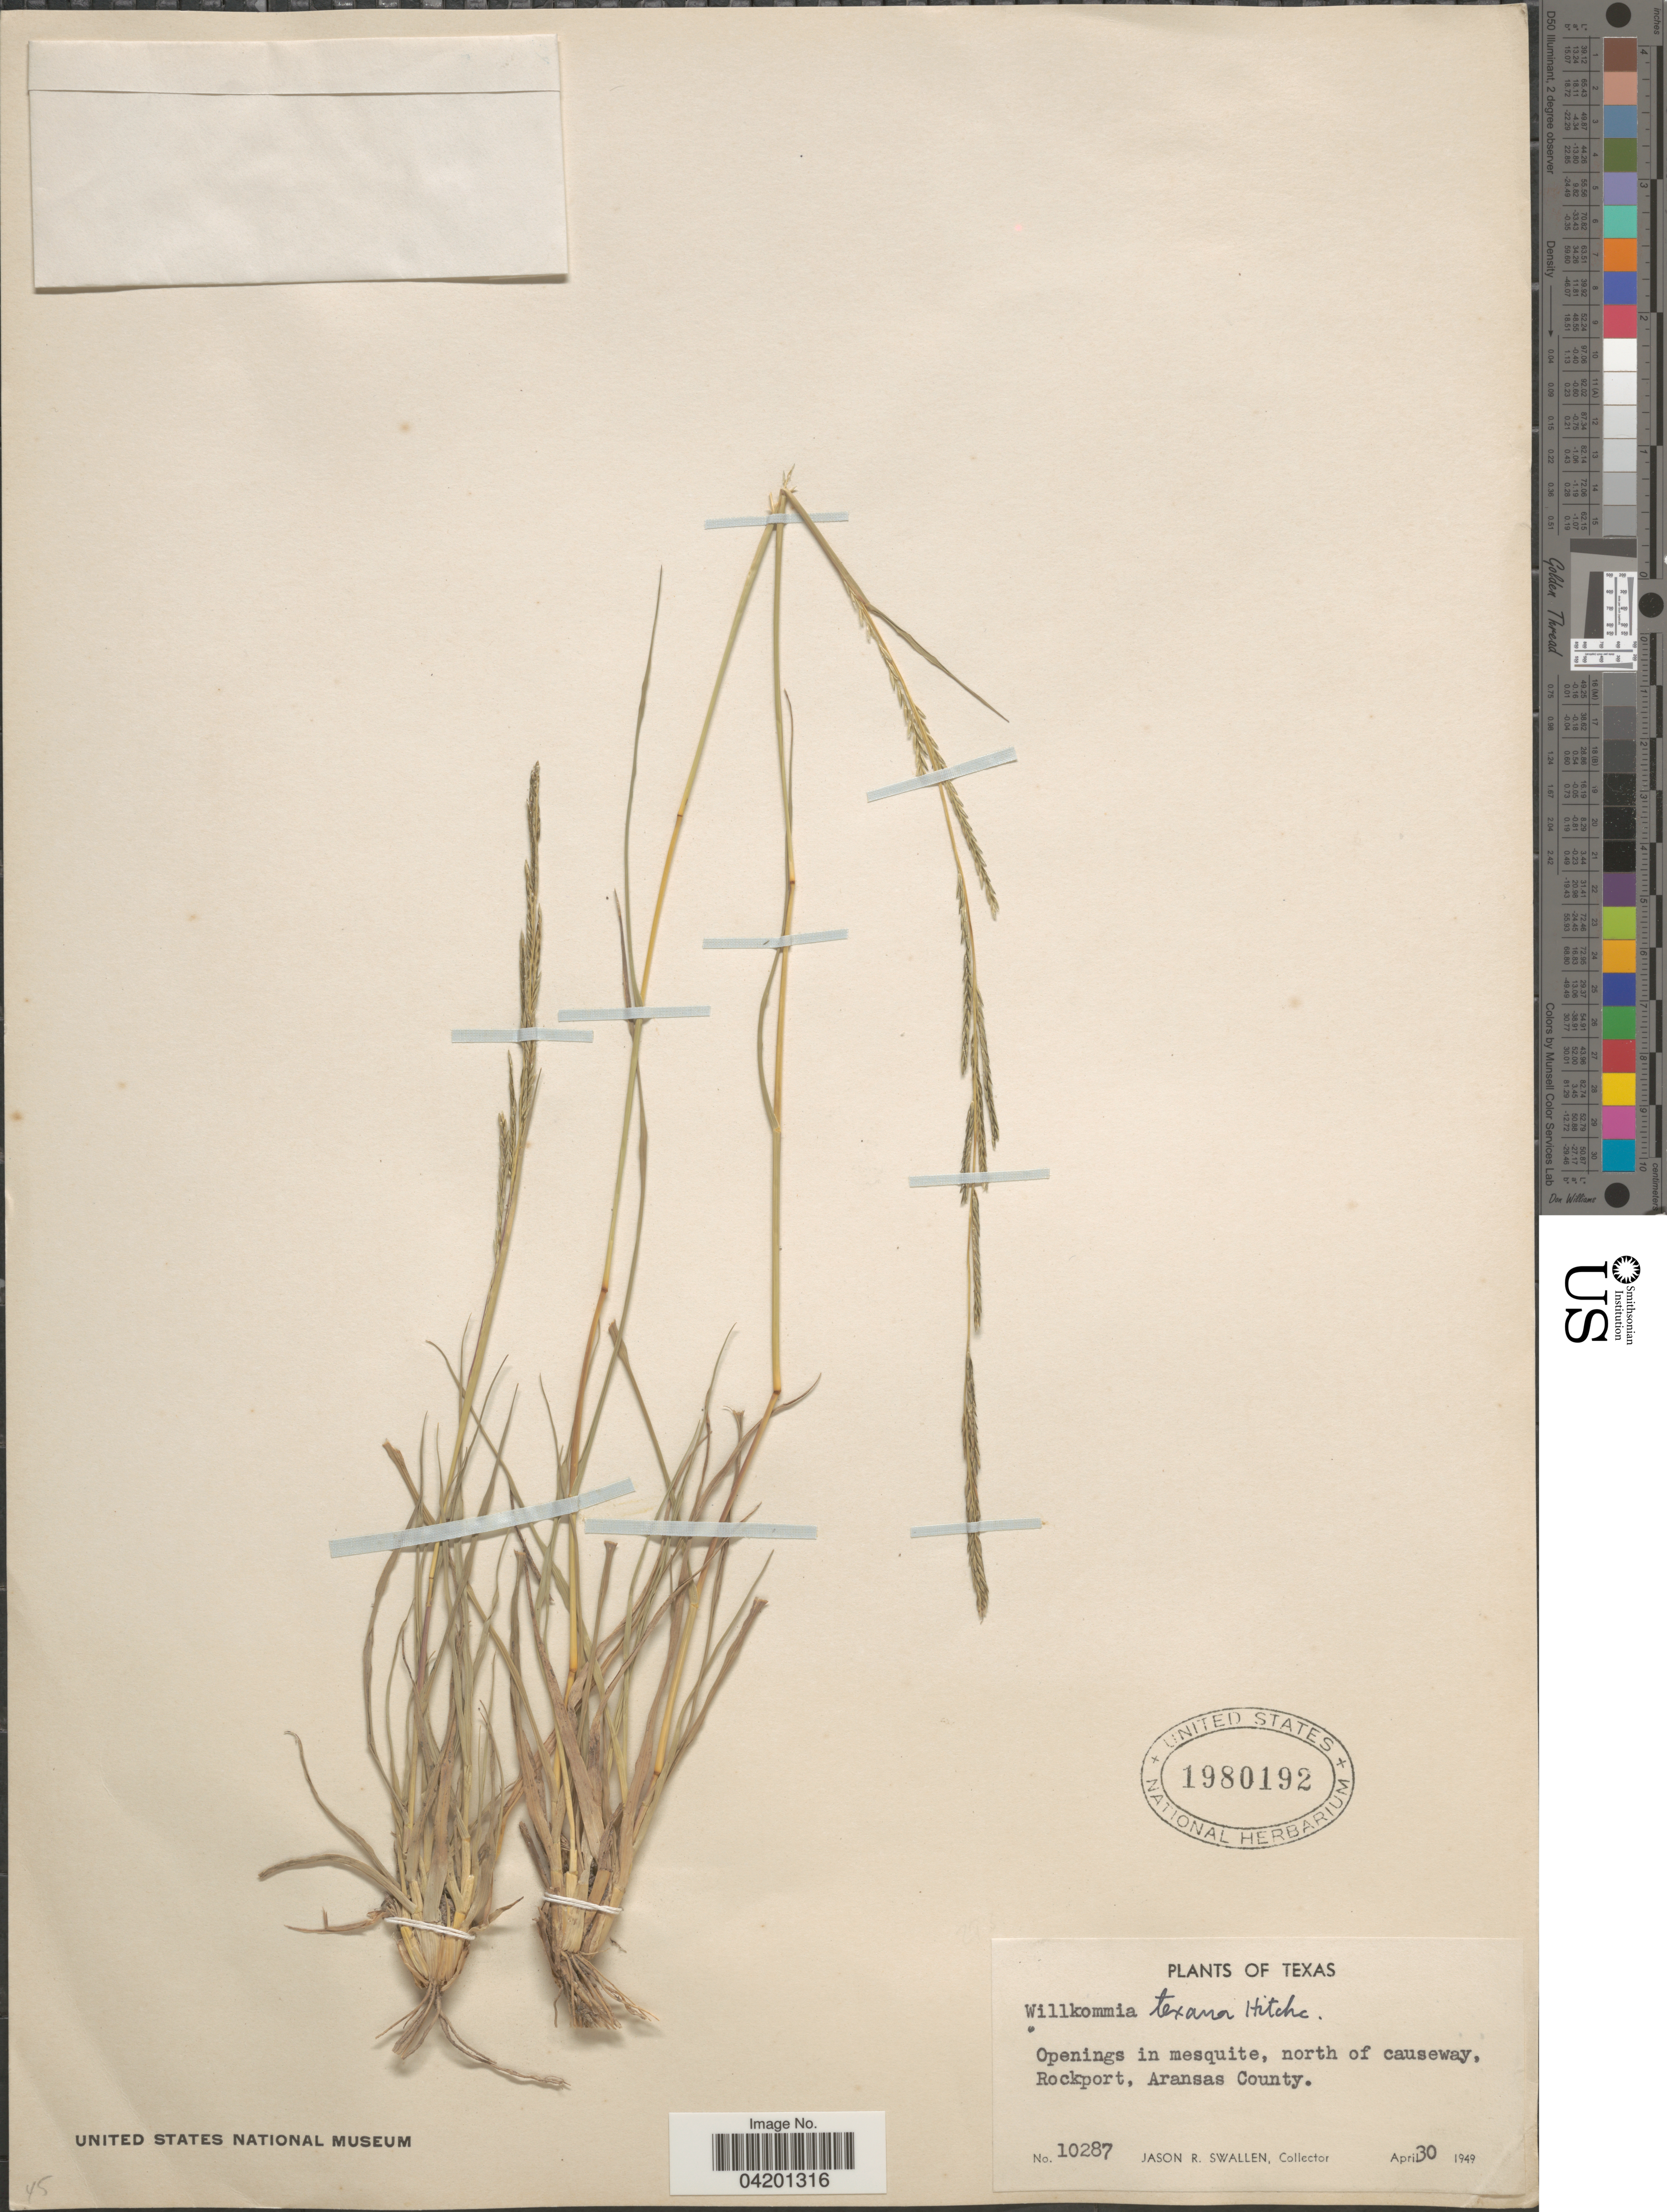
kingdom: Plantae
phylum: Tracheophyta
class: Liliopsida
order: Poales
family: Poaceae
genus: Willkommia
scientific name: Willkommia texana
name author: Hitchc.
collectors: J. R. Swallen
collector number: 10287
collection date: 1949-04-30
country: United States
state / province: Texas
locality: North of causeway, Rockport, Aransas County.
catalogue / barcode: US 1980192